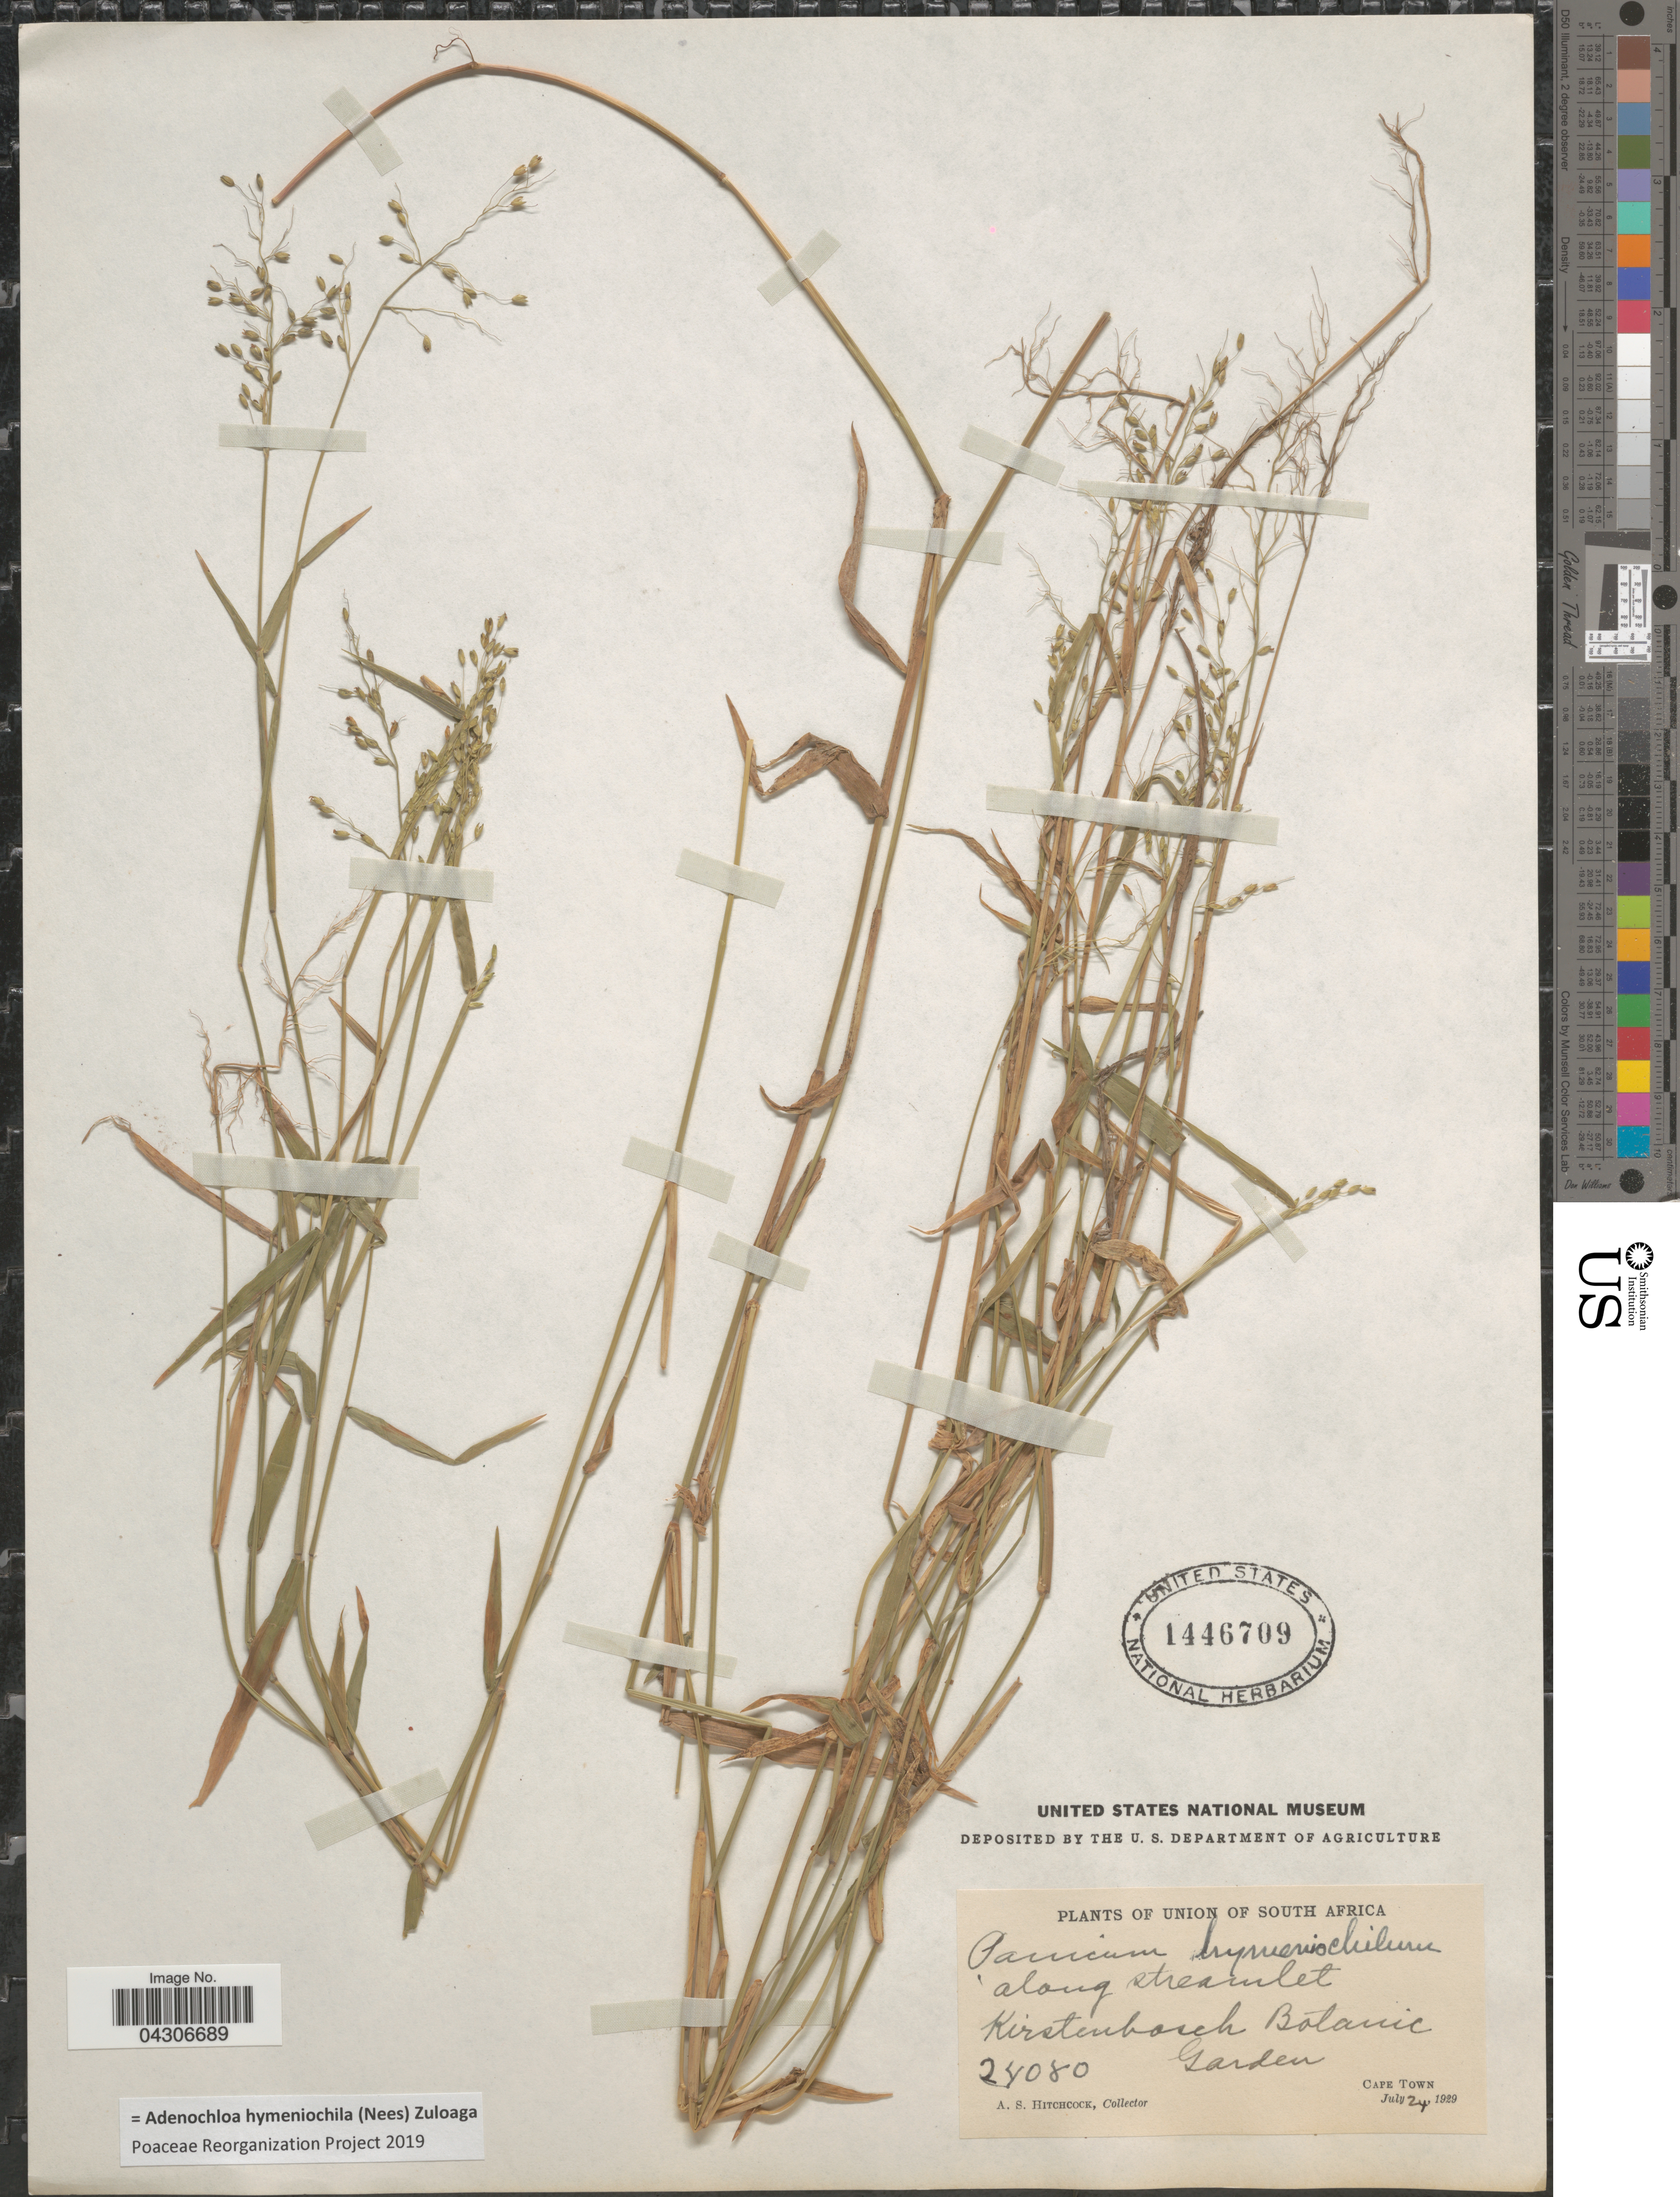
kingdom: Plantae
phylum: Tracheophyta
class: Liliopsida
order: Poales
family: Poaceae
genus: Adenochloa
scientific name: Adenochloa hymeniochila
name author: (Nees) Zuloaga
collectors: A. S. Hitchcock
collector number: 24080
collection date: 1929-07-24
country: South Africa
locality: Union Of South Africa. Kirstenbosch Botanic Garden. Cape Town.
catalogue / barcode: US 1446709